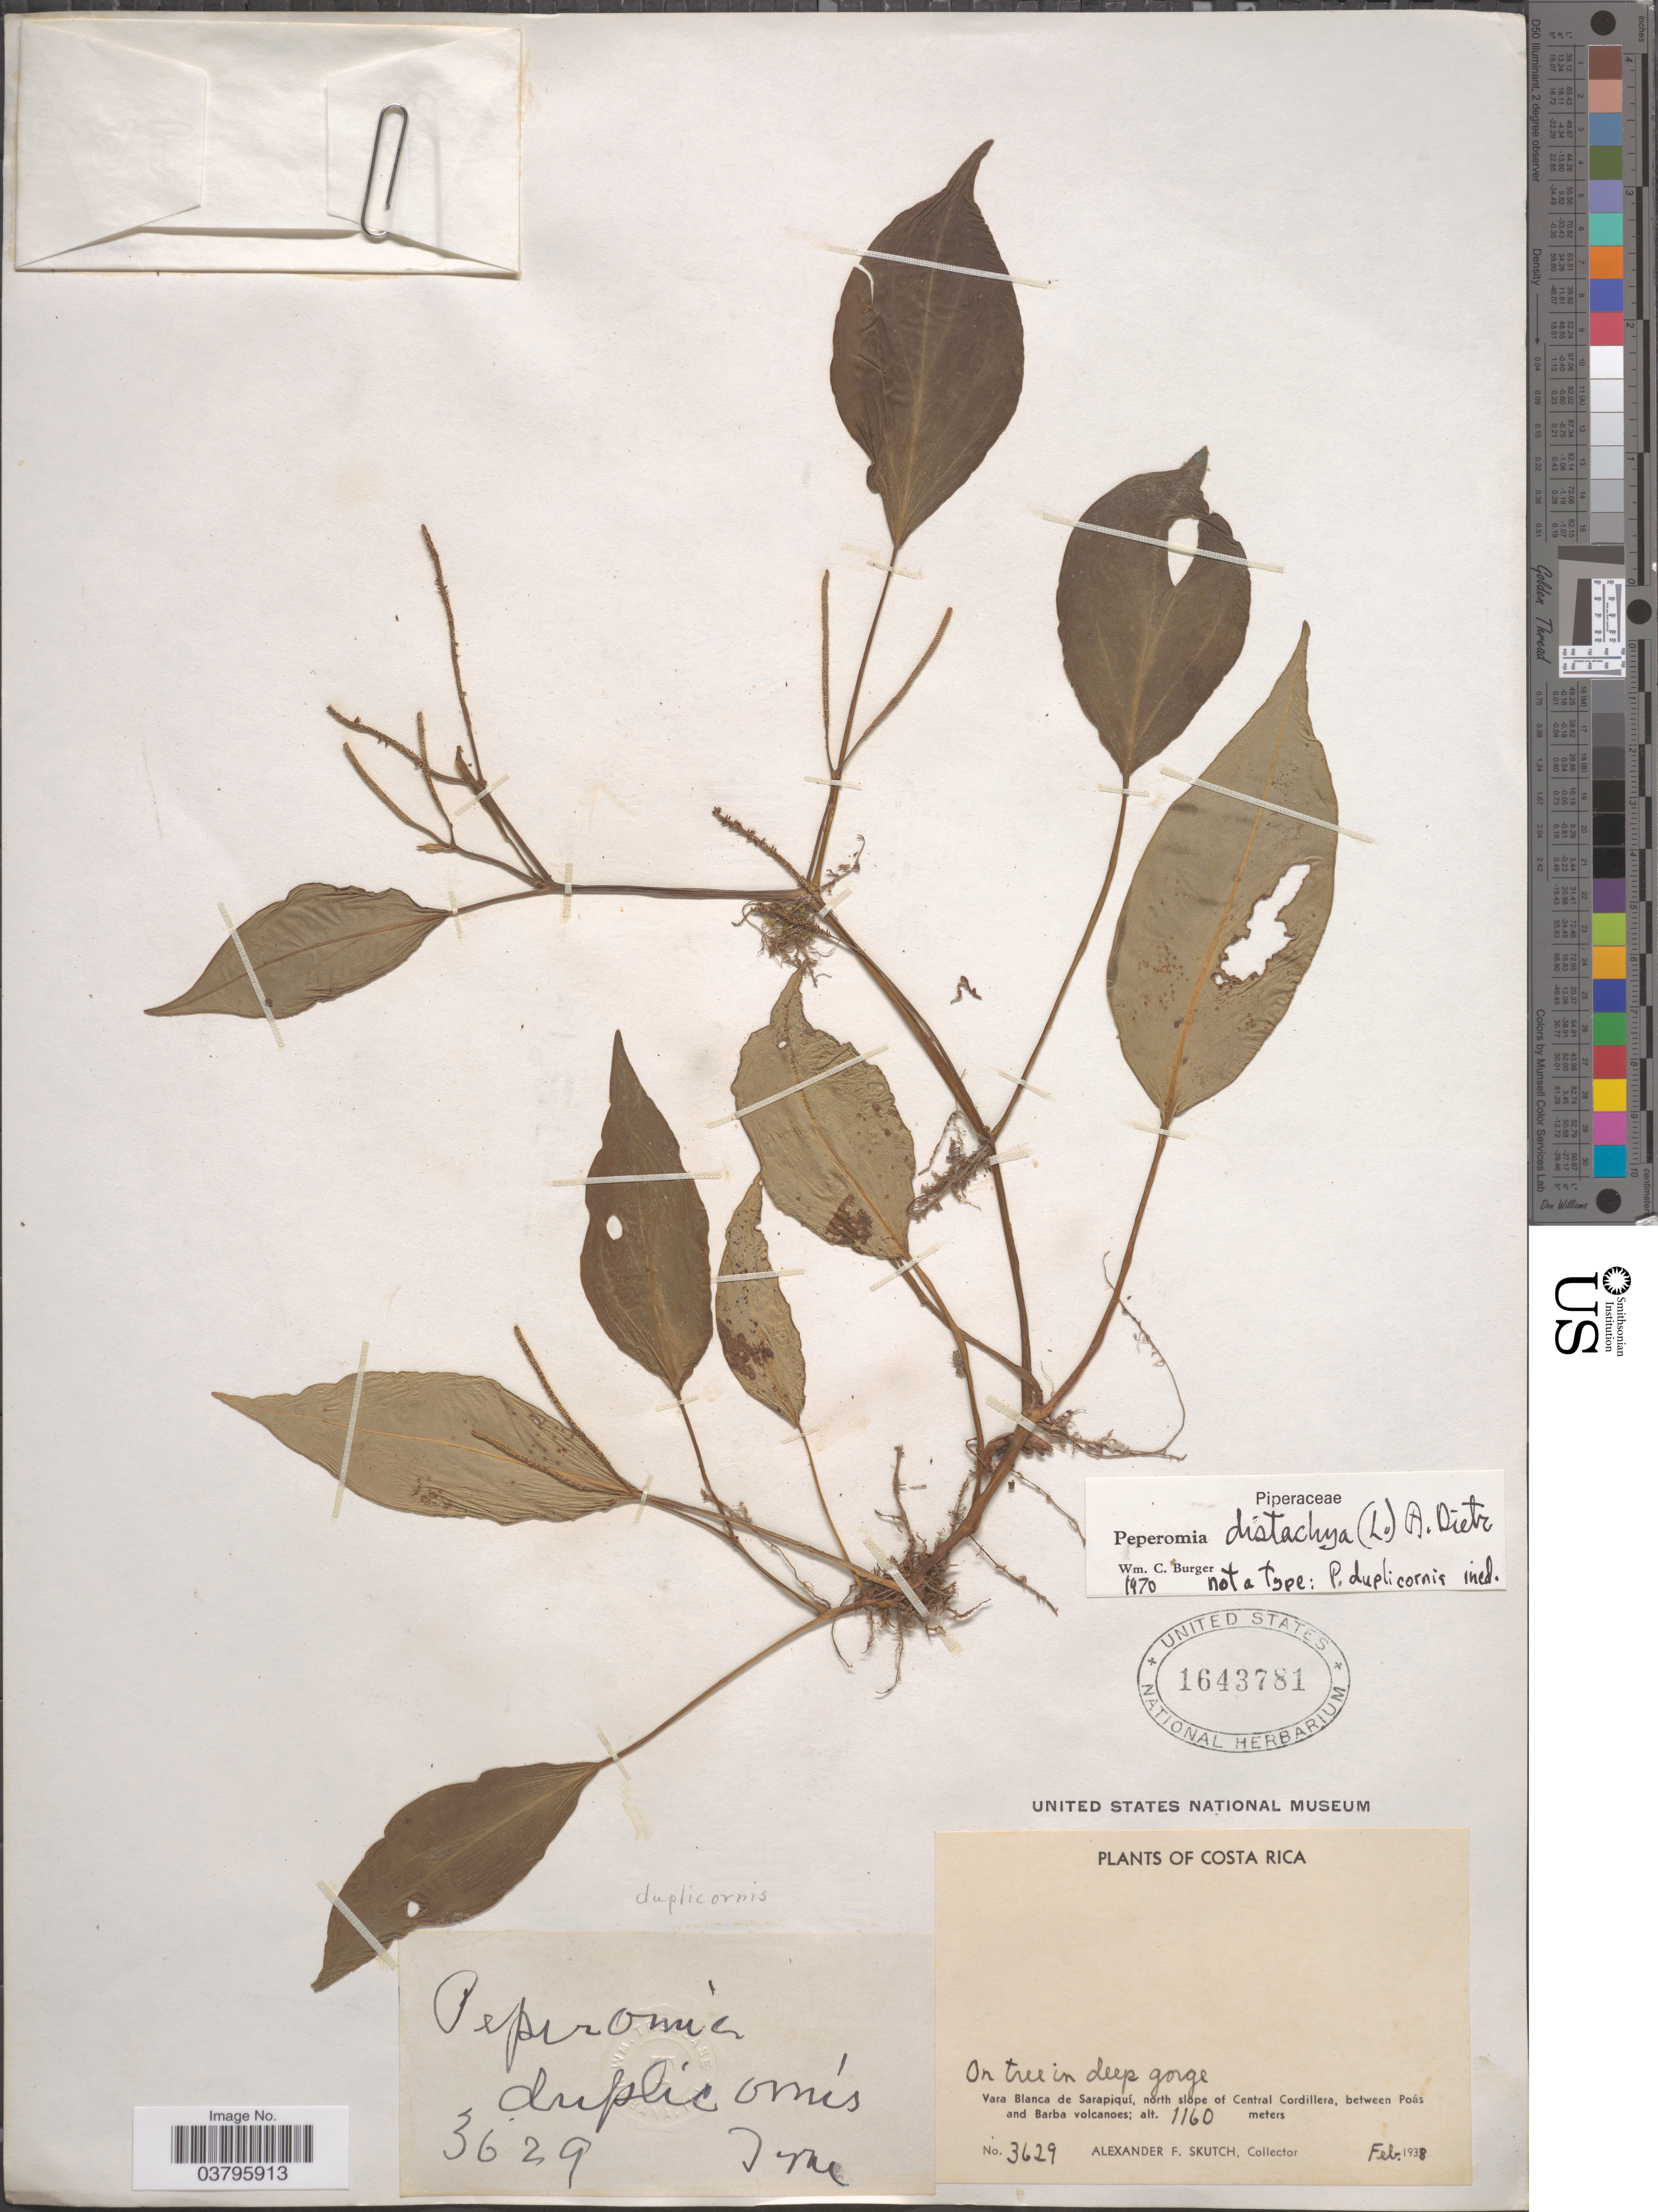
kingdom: Plantae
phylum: Tracheophyta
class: Magnoliopsida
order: Piperales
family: Piperaceae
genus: Peperomia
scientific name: Peperomia distachya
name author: (L.) A. Dietr.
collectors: A. F. Skutch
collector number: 3629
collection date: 1938-02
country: Costa Rica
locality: Vara Blanca de Sarapiquí, north slope of Central Cordillera, between Poás and Barba volcanoes.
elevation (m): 1160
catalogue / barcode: US 1643781